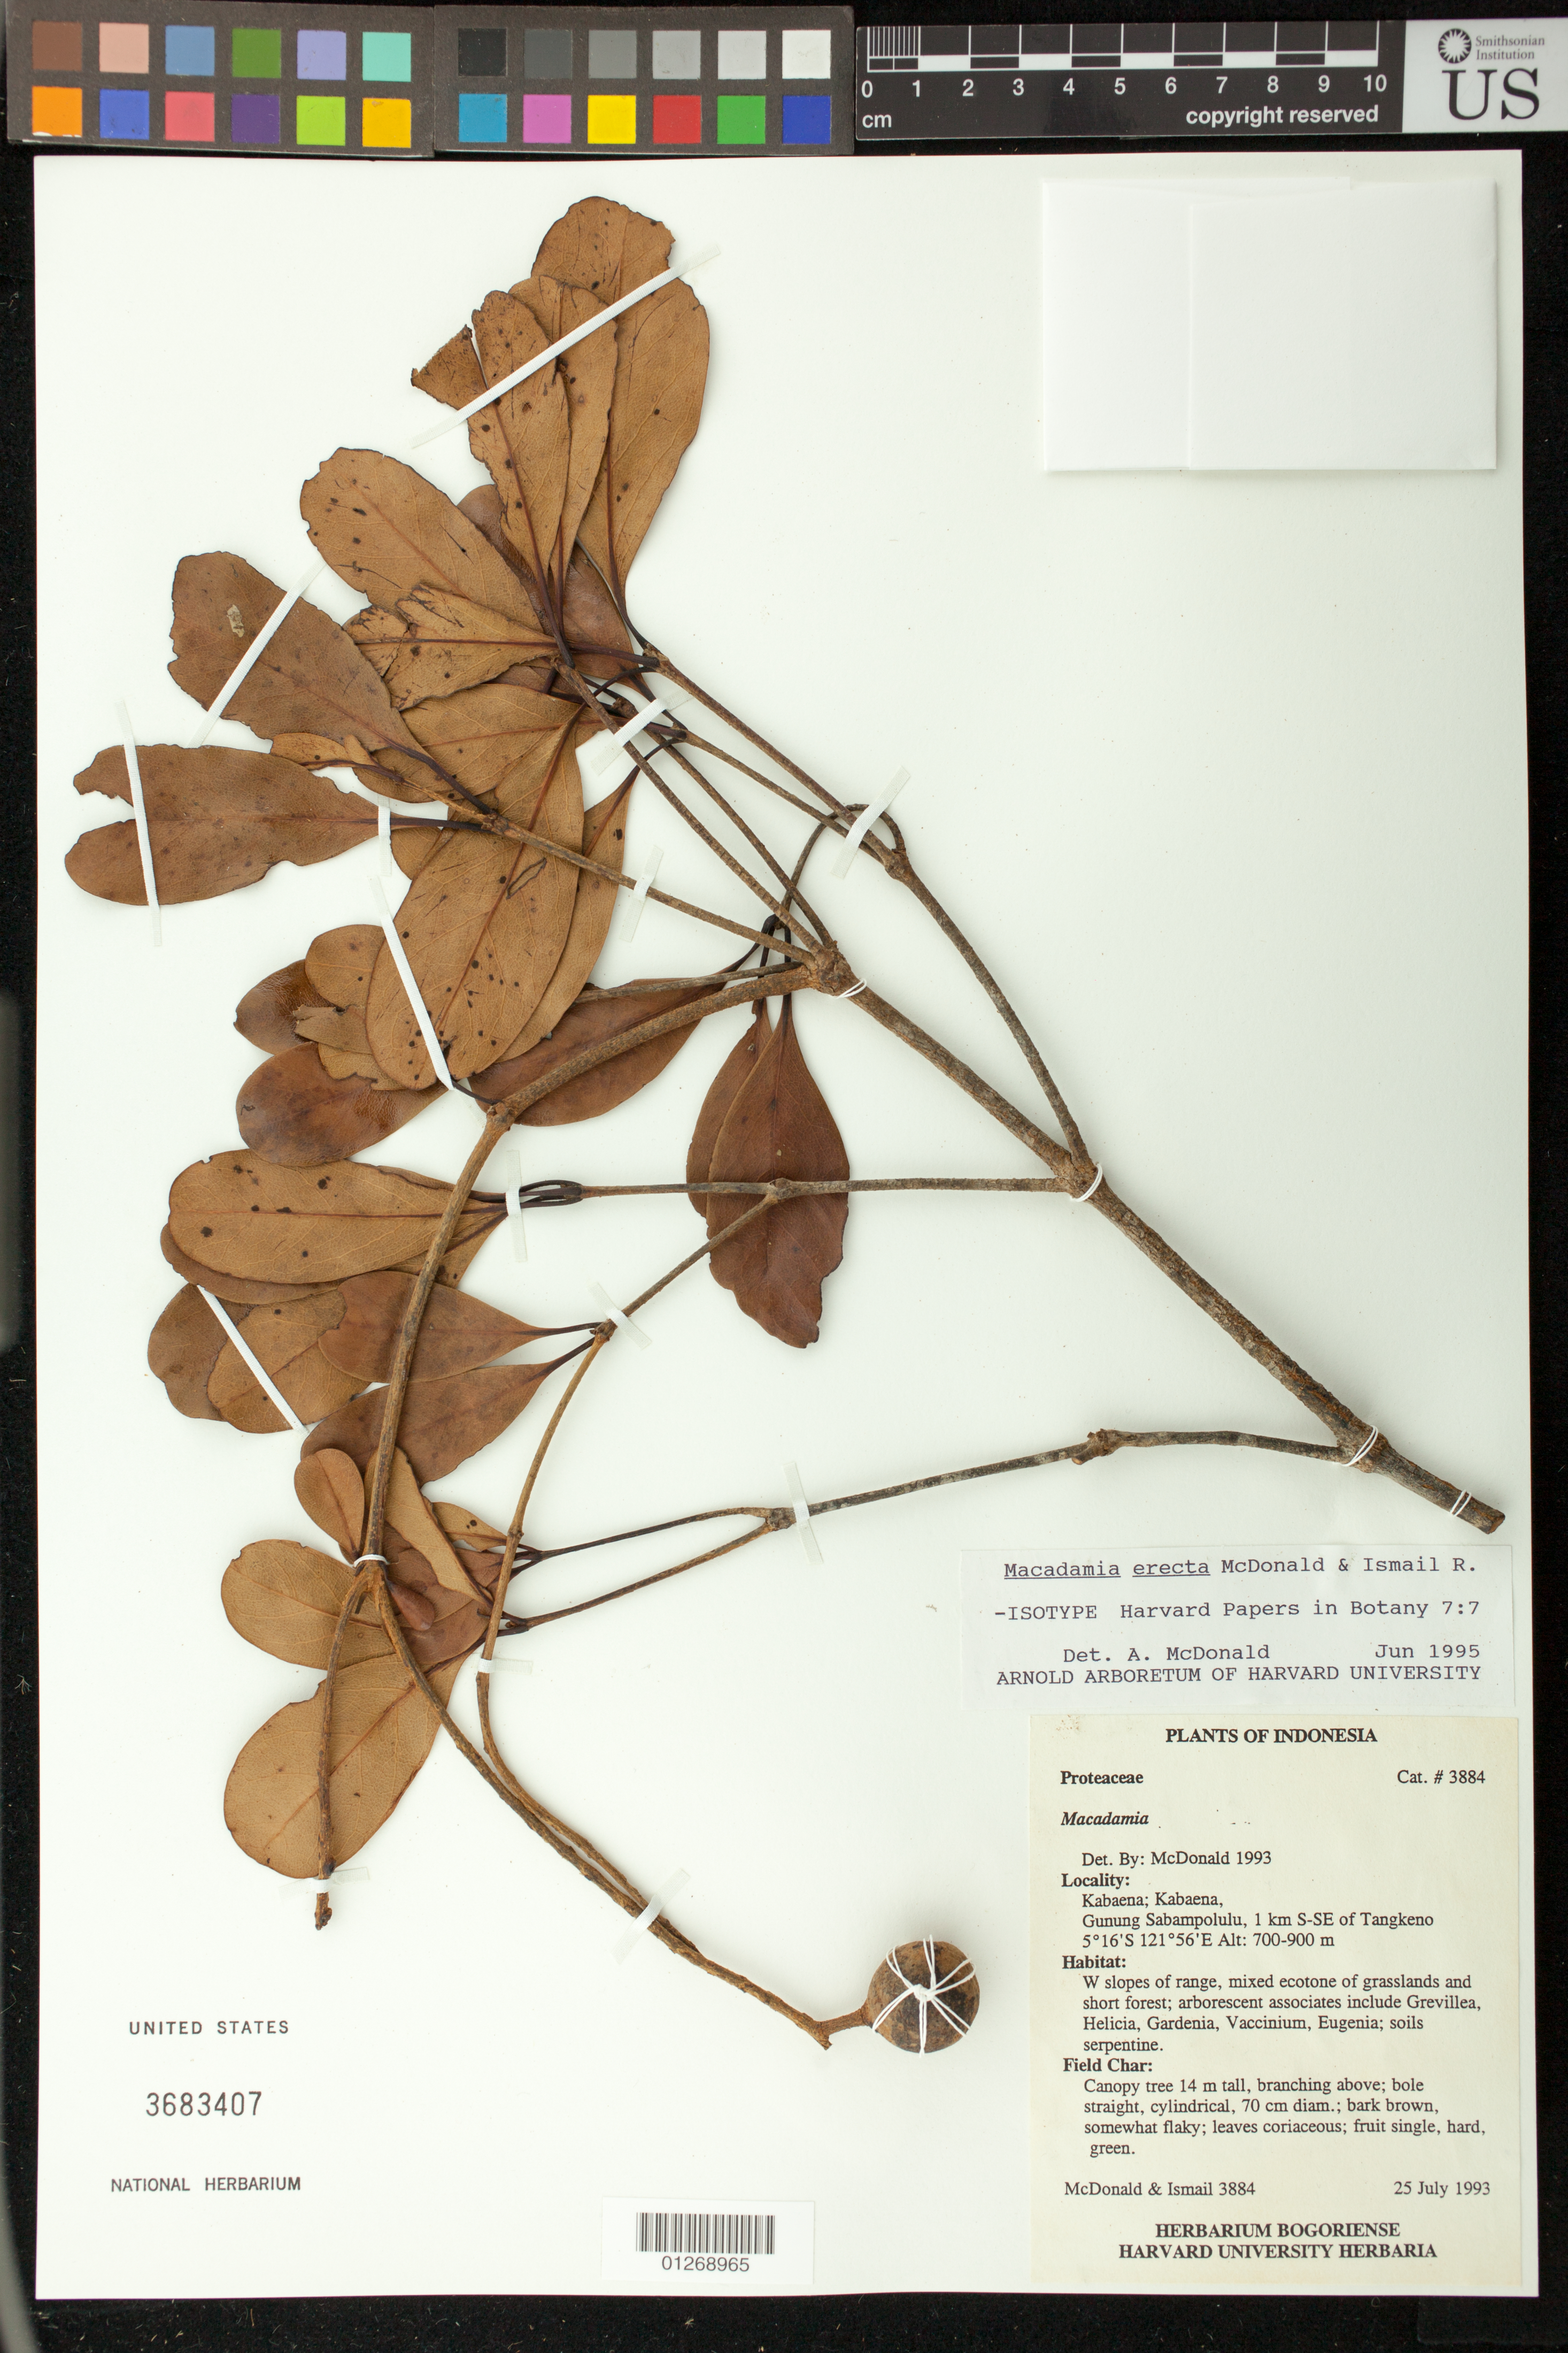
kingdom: Plantae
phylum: Tracheophyta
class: Magnoliopsida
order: Proteales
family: Proteaceae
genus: Macadamia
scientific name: Macadamia erecta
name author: J.A. McDonald & Ismail R.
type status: Isotype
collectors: J. A. McDonald & I. A. Rachman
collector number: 3884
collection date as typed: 25 Jul 1993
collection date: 1993-07-25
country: Indonesia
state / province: Sulawesi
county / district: Sulawesi Tenggara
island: Kabaena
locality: Kabaena; Kabaena, Gunung Sabampolulu, 1 km S-SE of Tangkeno.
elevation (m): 700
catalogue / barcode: US 3683407